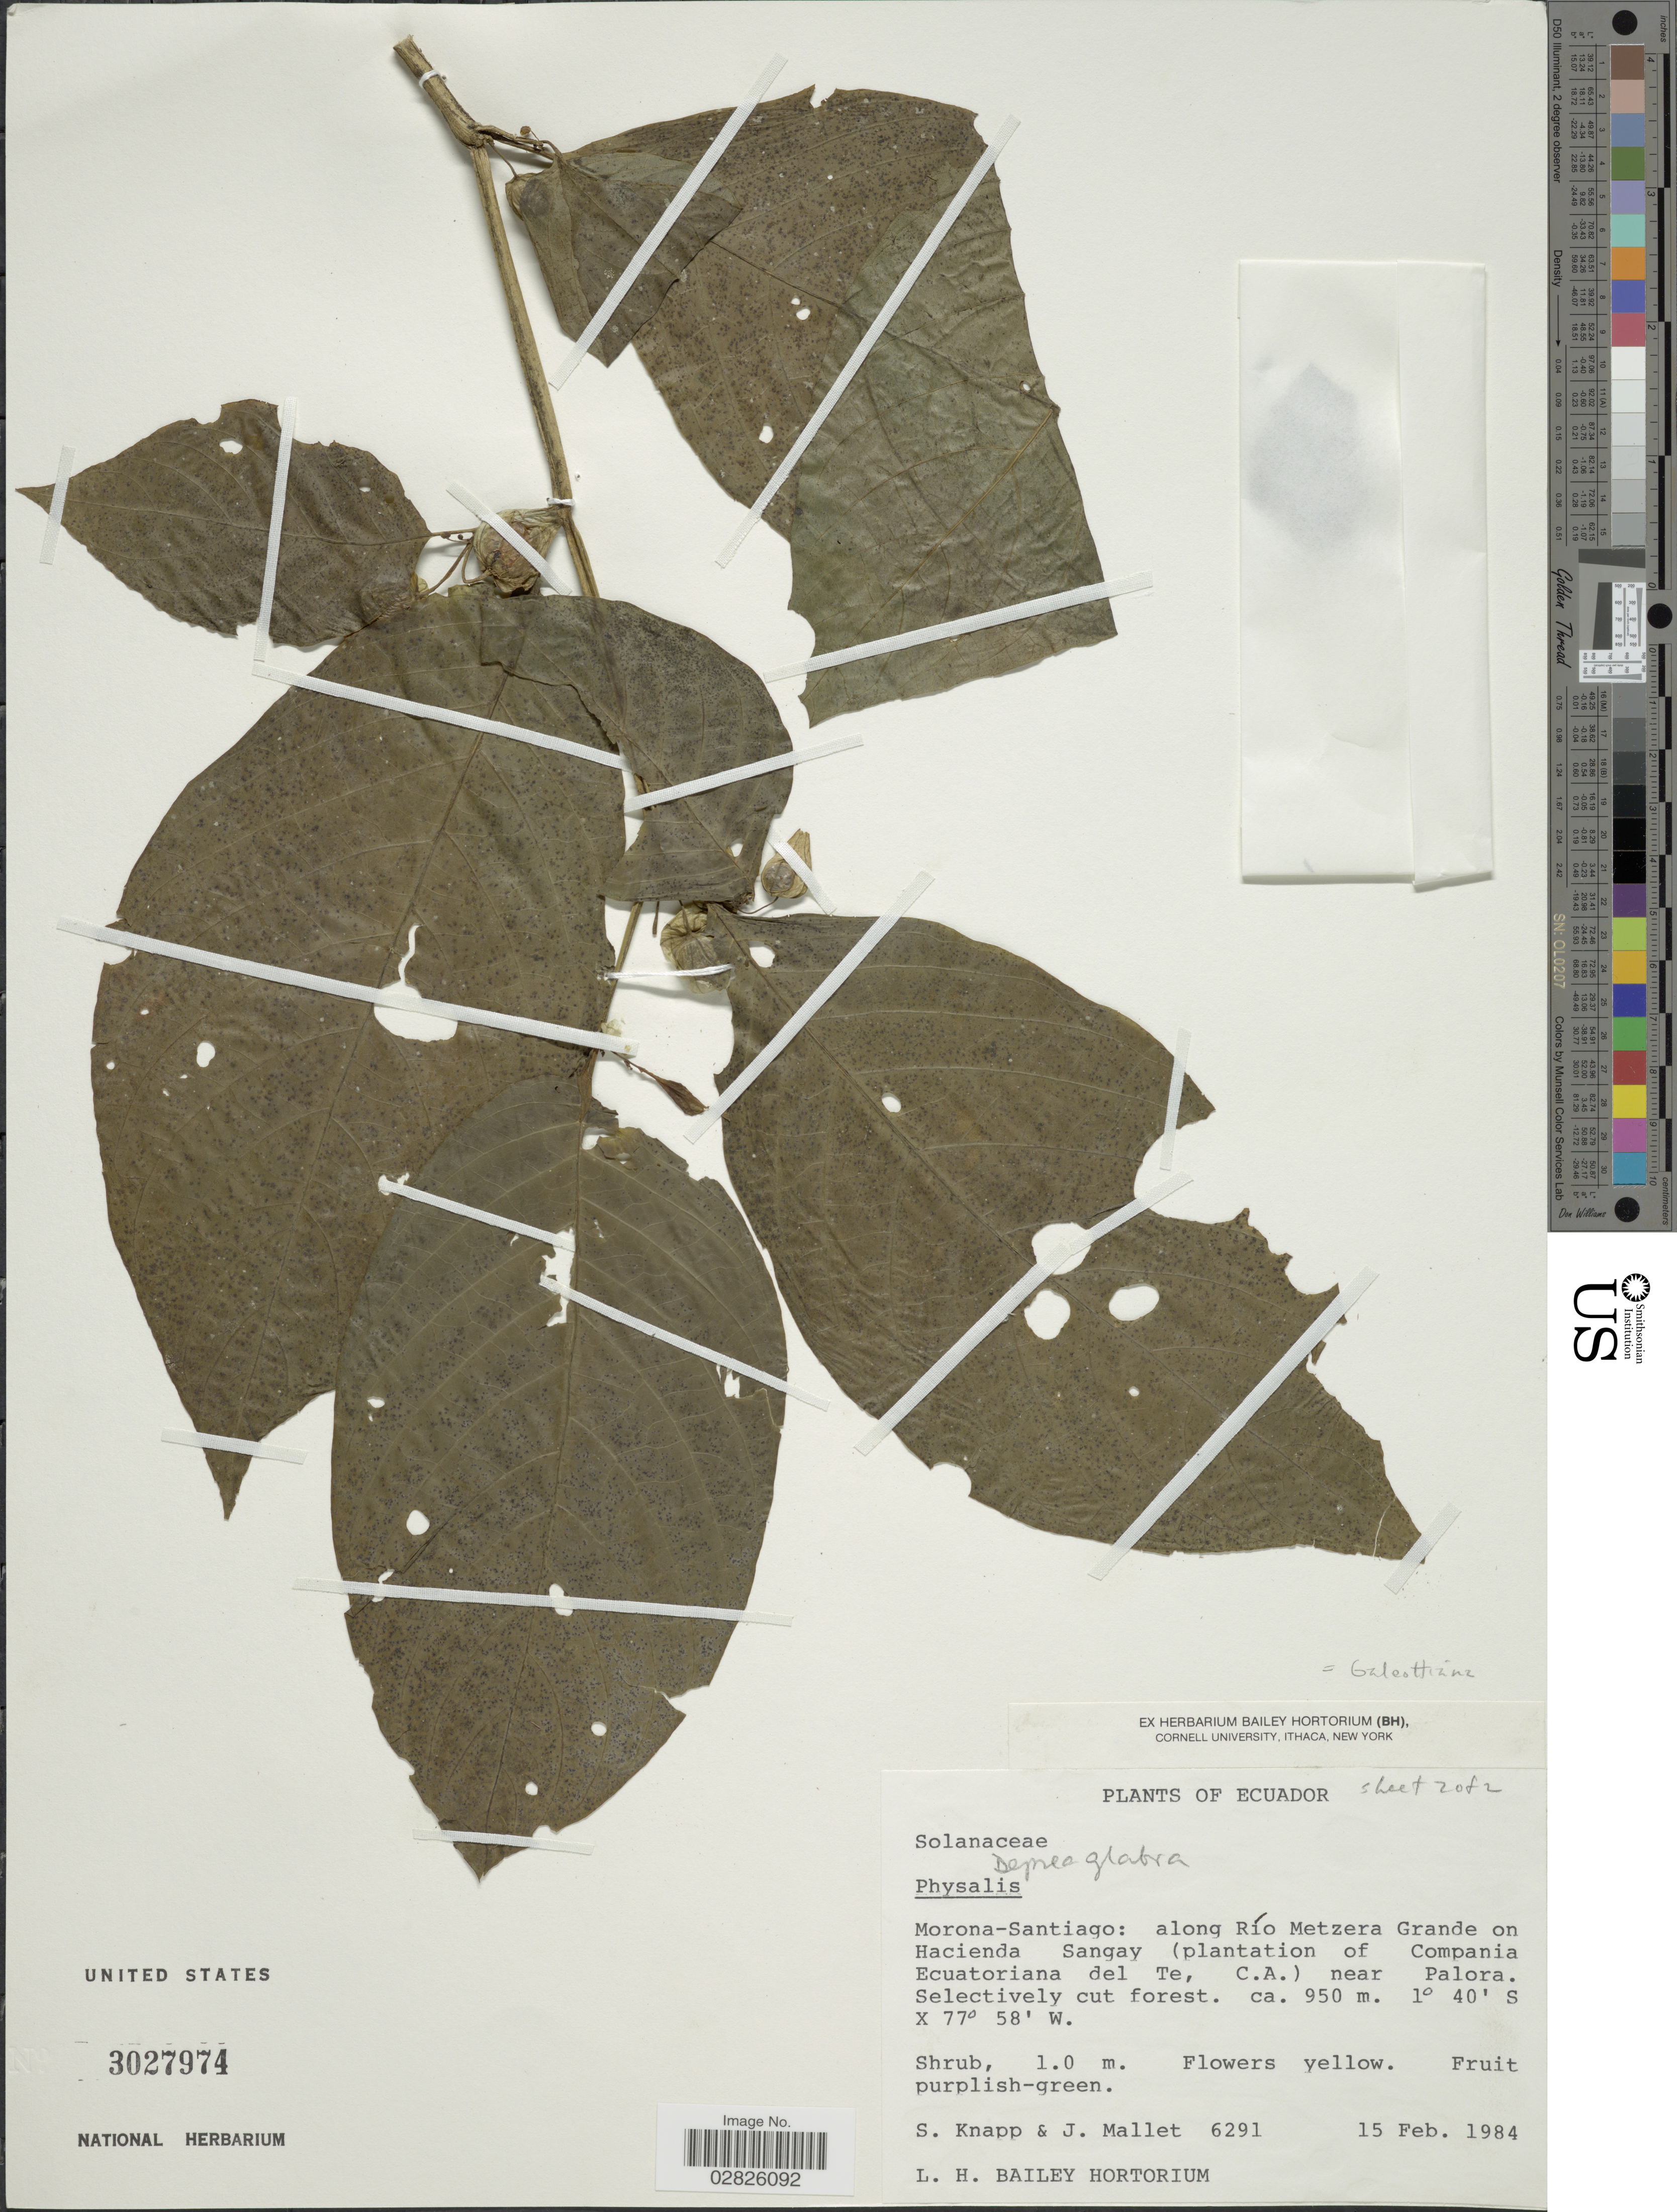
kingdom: Plantae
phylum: Tracheophyta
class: Magnoliopsida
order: Solanales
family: Solanaceae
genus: Deprea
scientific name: Deprea glabra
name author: (Standl.) Hunz.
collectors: S. Knapp & J. Mallett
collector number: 6291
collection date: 1984-02-15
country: Ecuador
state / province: Morona-Santiago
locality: Along Río Metzera Grande on Hacienda Sangay (plantation of Compania Ecuatoriana del Te, C.A.) near Palora.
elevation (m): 950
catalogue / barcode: US 3027974